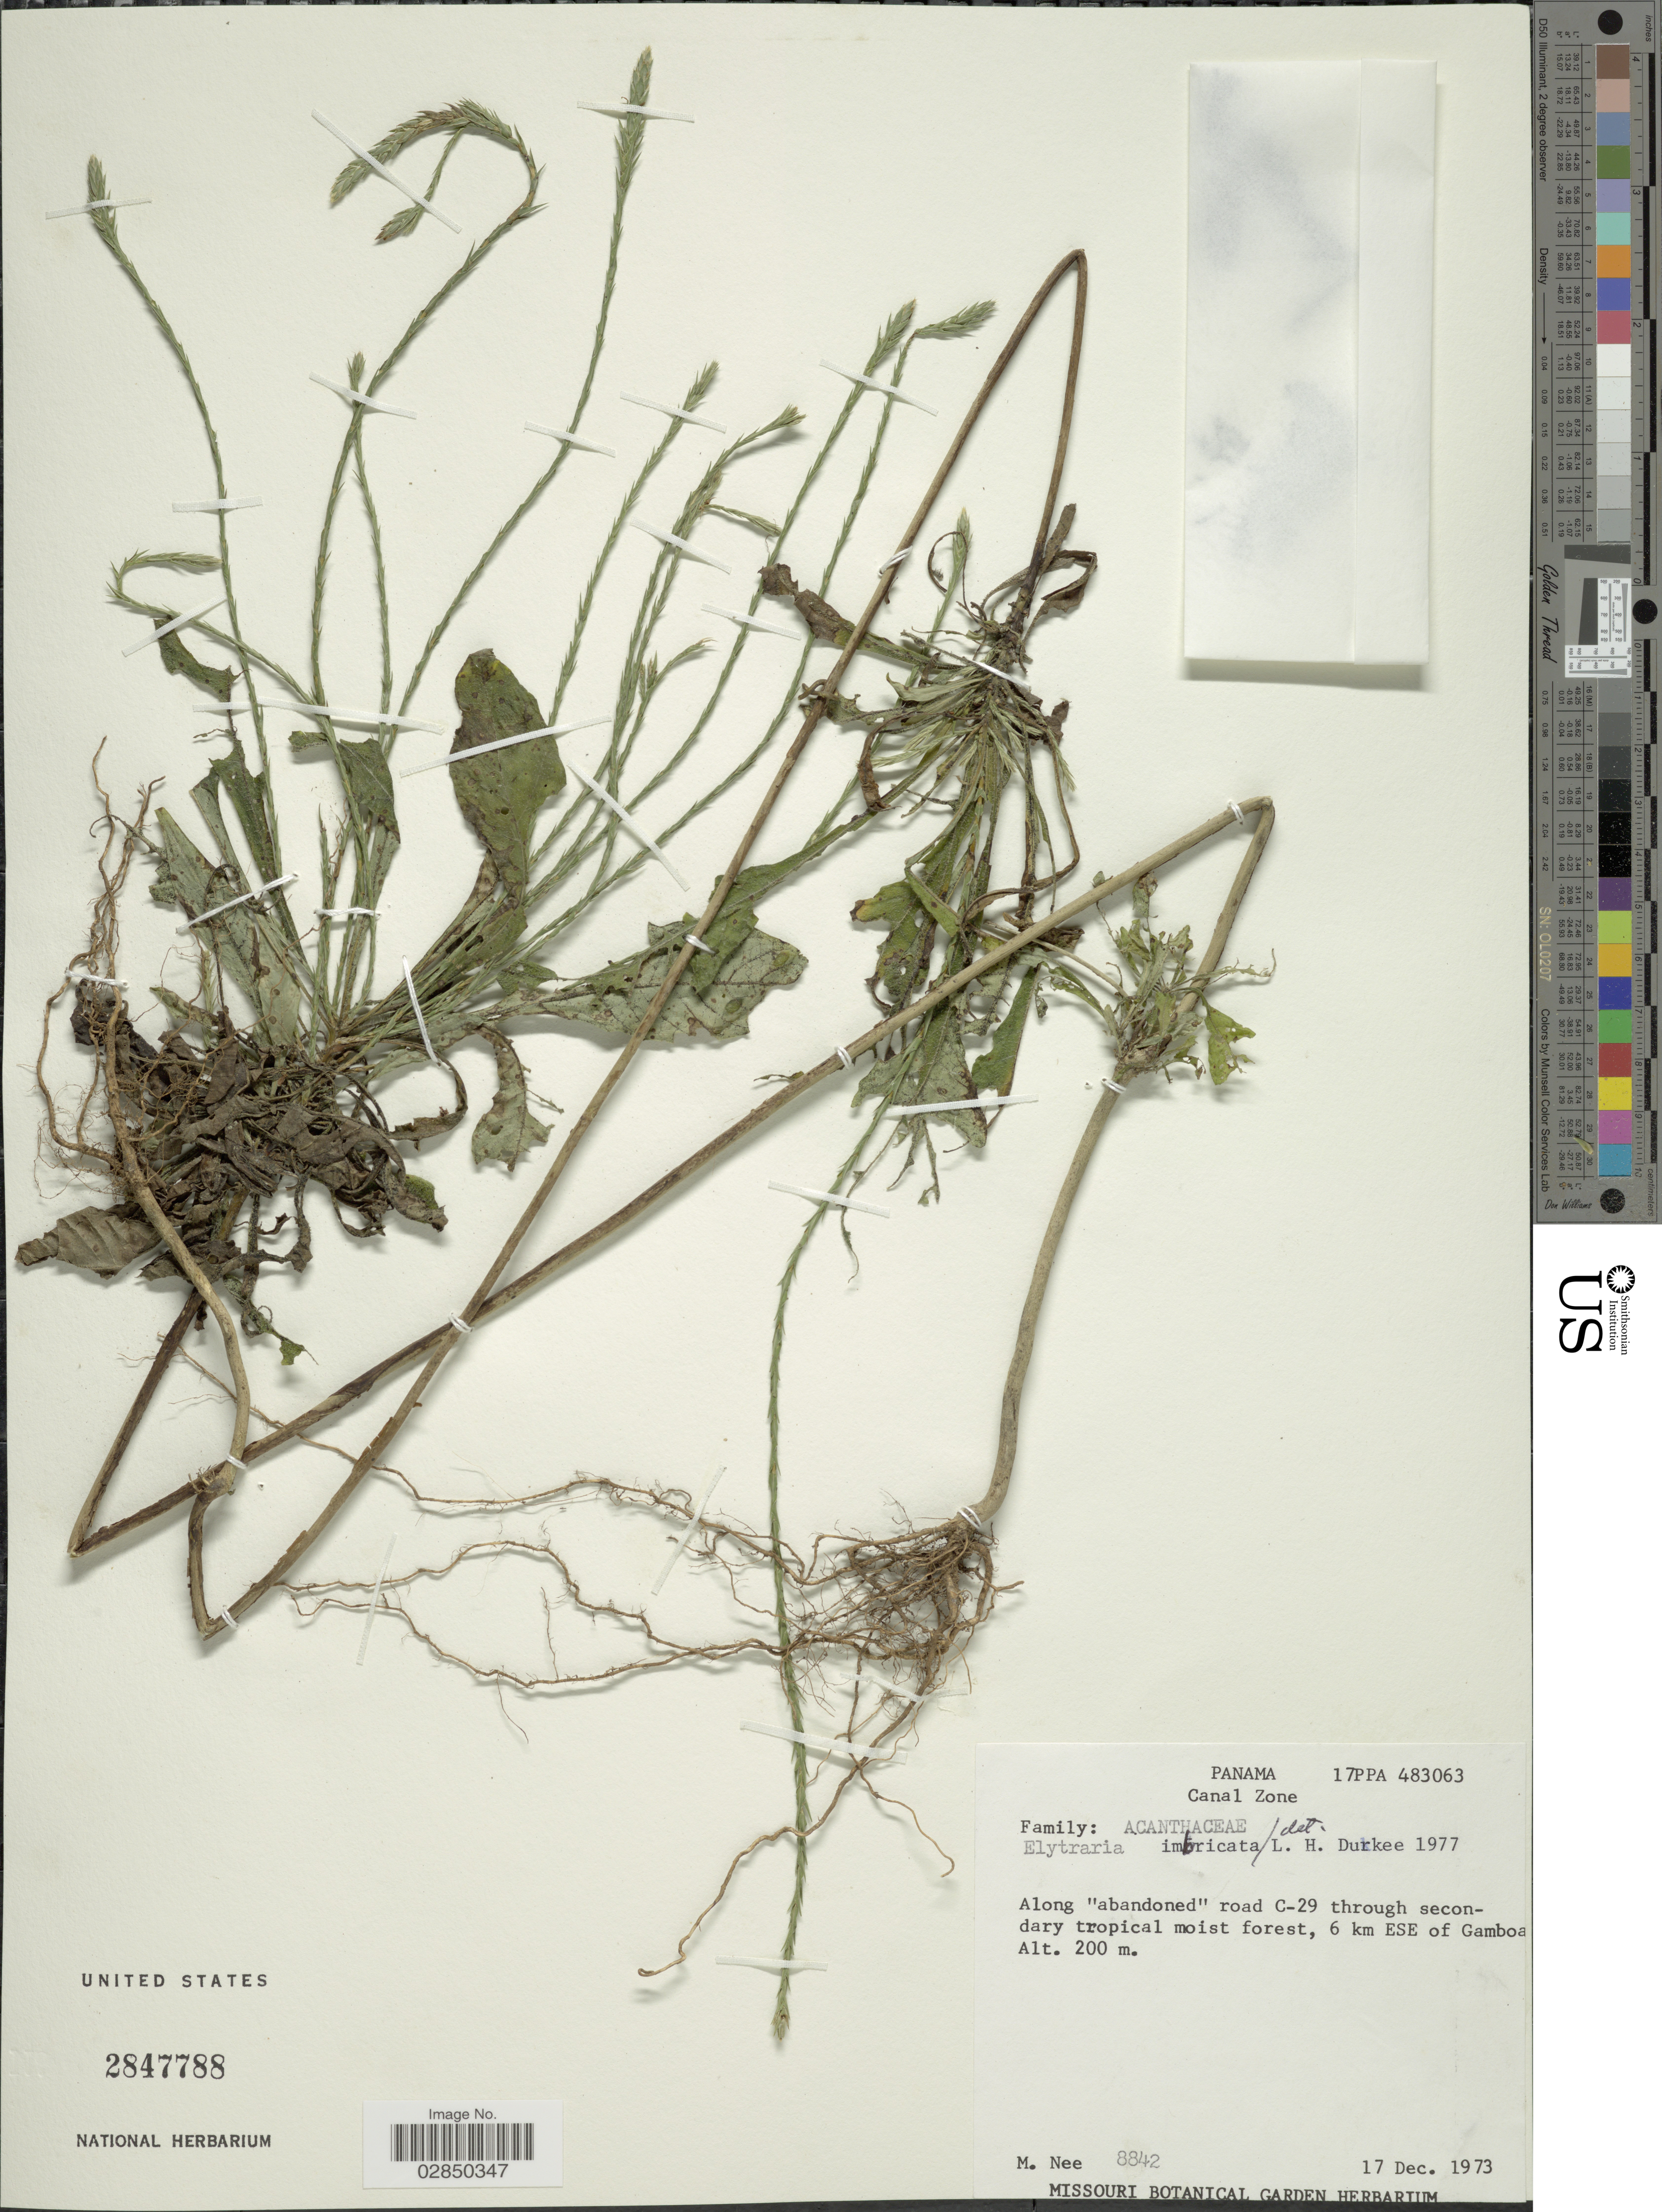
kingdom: Plantae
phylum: Tracheophyta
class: Magnoliopsida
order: Lamiales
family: Acanthaceae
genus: Elytraria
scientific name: Elytraria imbricata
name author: (Vahl) Pers.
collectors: M. Nee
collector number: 8842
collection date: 1973-12-17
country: Panama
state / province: Colón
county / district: Canal Zone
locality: Canal Zone. Along "abandoned" road C-29 through secondary tropical moit forest, 6 km ESE of Gamboa.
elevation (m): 200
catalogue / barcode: US 2847788